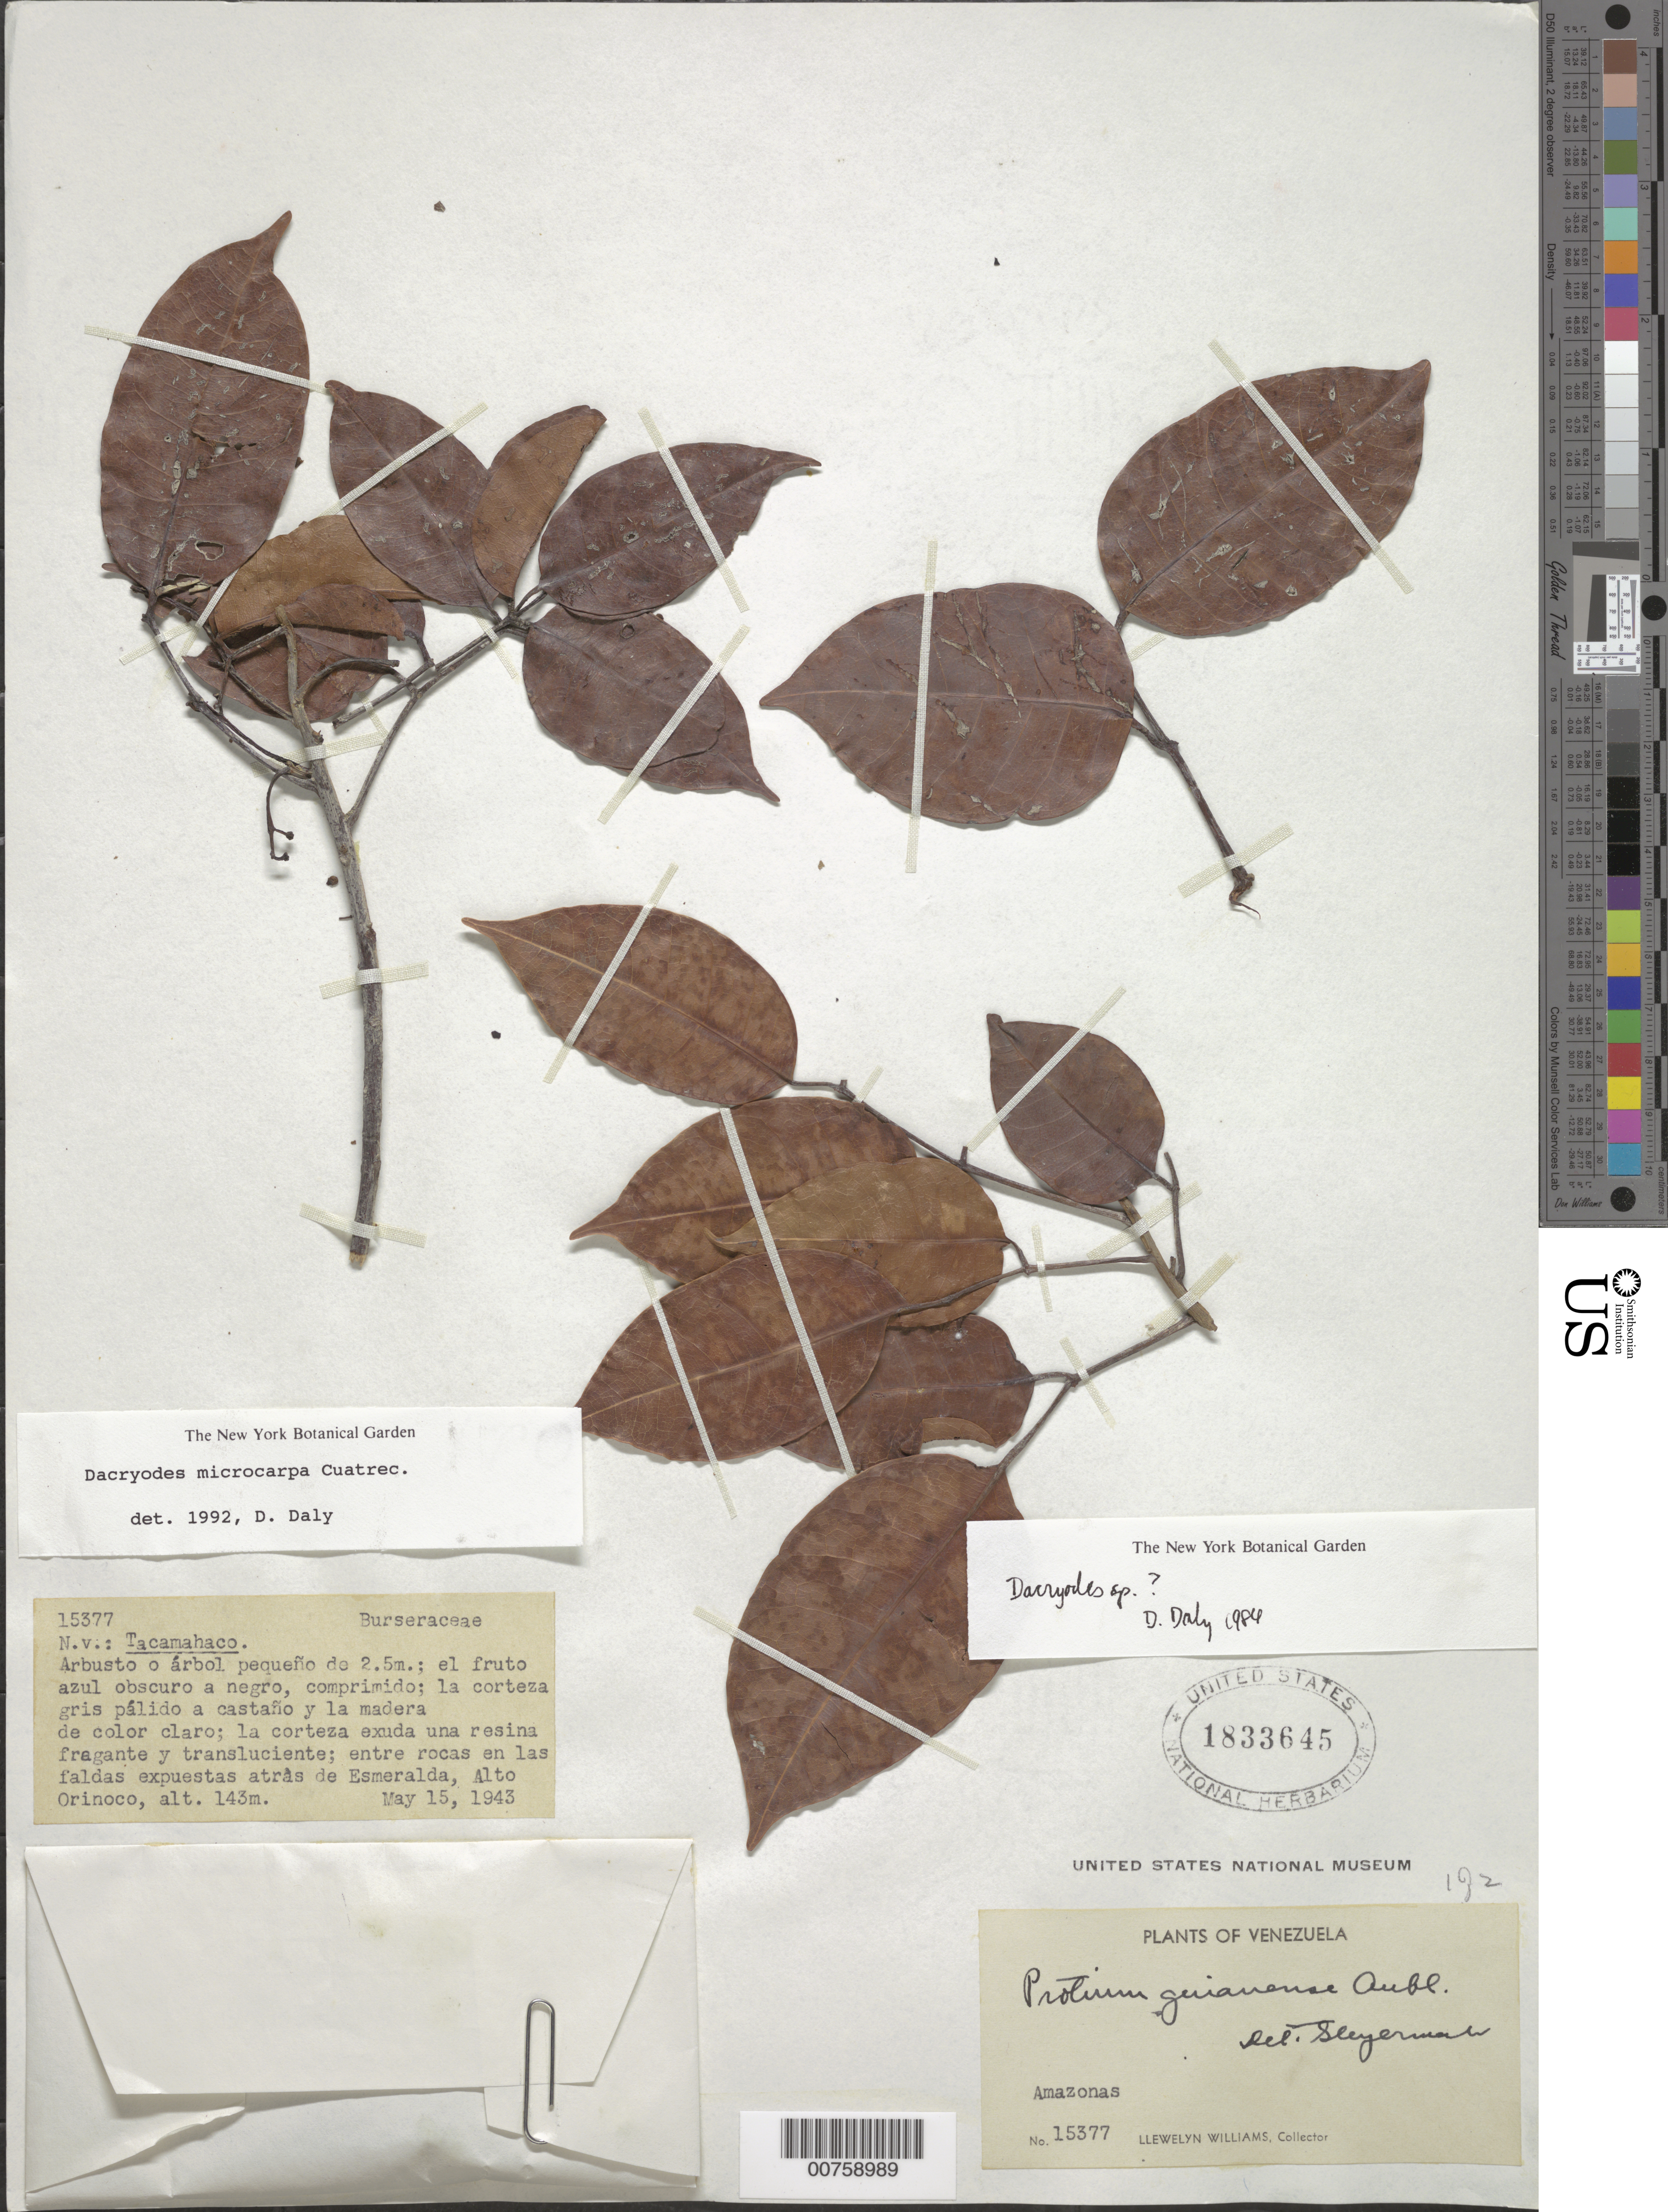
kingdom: Plantae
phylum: Tracheophyta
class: Magnoliopsida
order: Sapindales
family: Burseraceae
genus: Dacryodes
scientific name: Dacryodes microcarpa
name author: Cuatrec.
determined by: Daly, D. C.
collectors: Ll. Williams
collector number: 15377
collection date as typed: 15-May-42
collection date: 1942-05-15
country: Venezuela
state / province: Amazonas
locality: Esmeralda, Alto Orinoco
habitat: Entre rocas en las faldas expuestas atrás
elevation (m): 143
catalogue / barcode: US 1833645